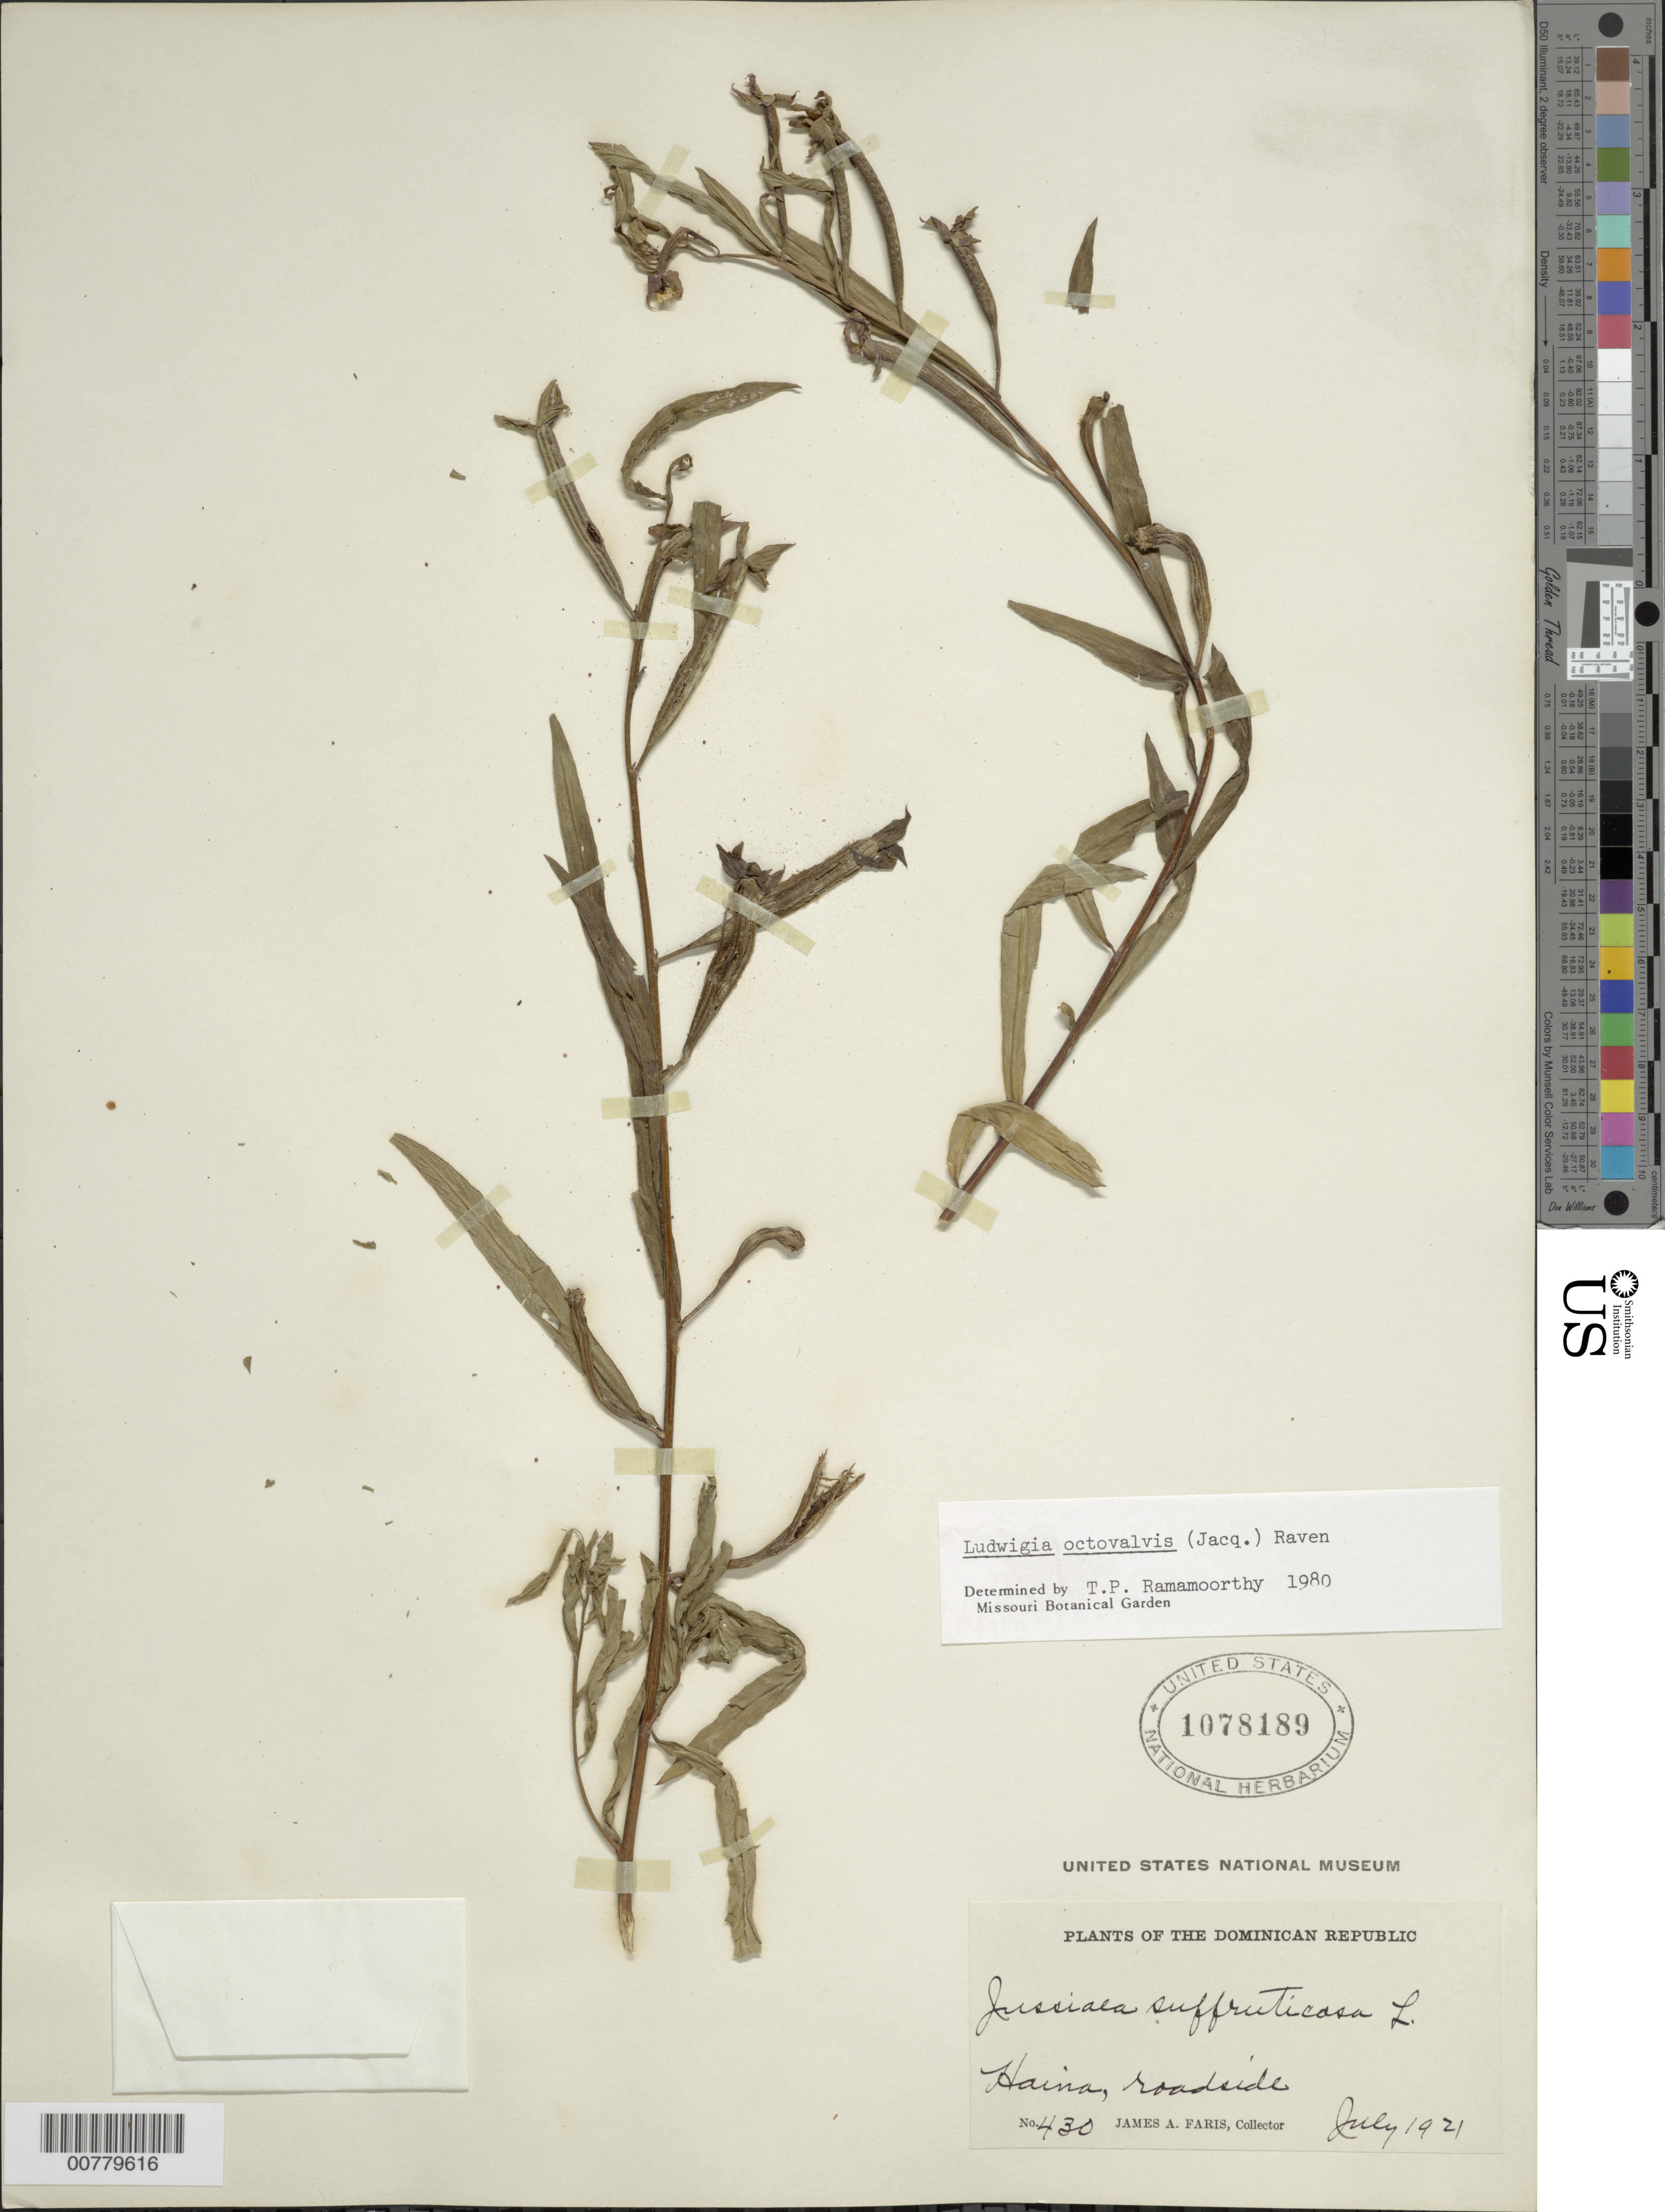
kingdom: Plantae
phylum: Tracheophyta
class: Magnoliopsida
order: Myrtales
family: Onagraceae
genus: Ludwigia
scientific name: Ludwigia octovalvis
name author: (Jacq.) P.H. Raven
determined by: Ramamoorthy, T. P.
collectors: J. Faris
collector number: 430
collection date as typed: Jul 1910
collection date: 1910-07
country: Dominican Republic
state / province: San Cristóbal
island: Hispaniola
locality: Haina.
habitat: Roadside.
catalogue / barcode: US 1078189